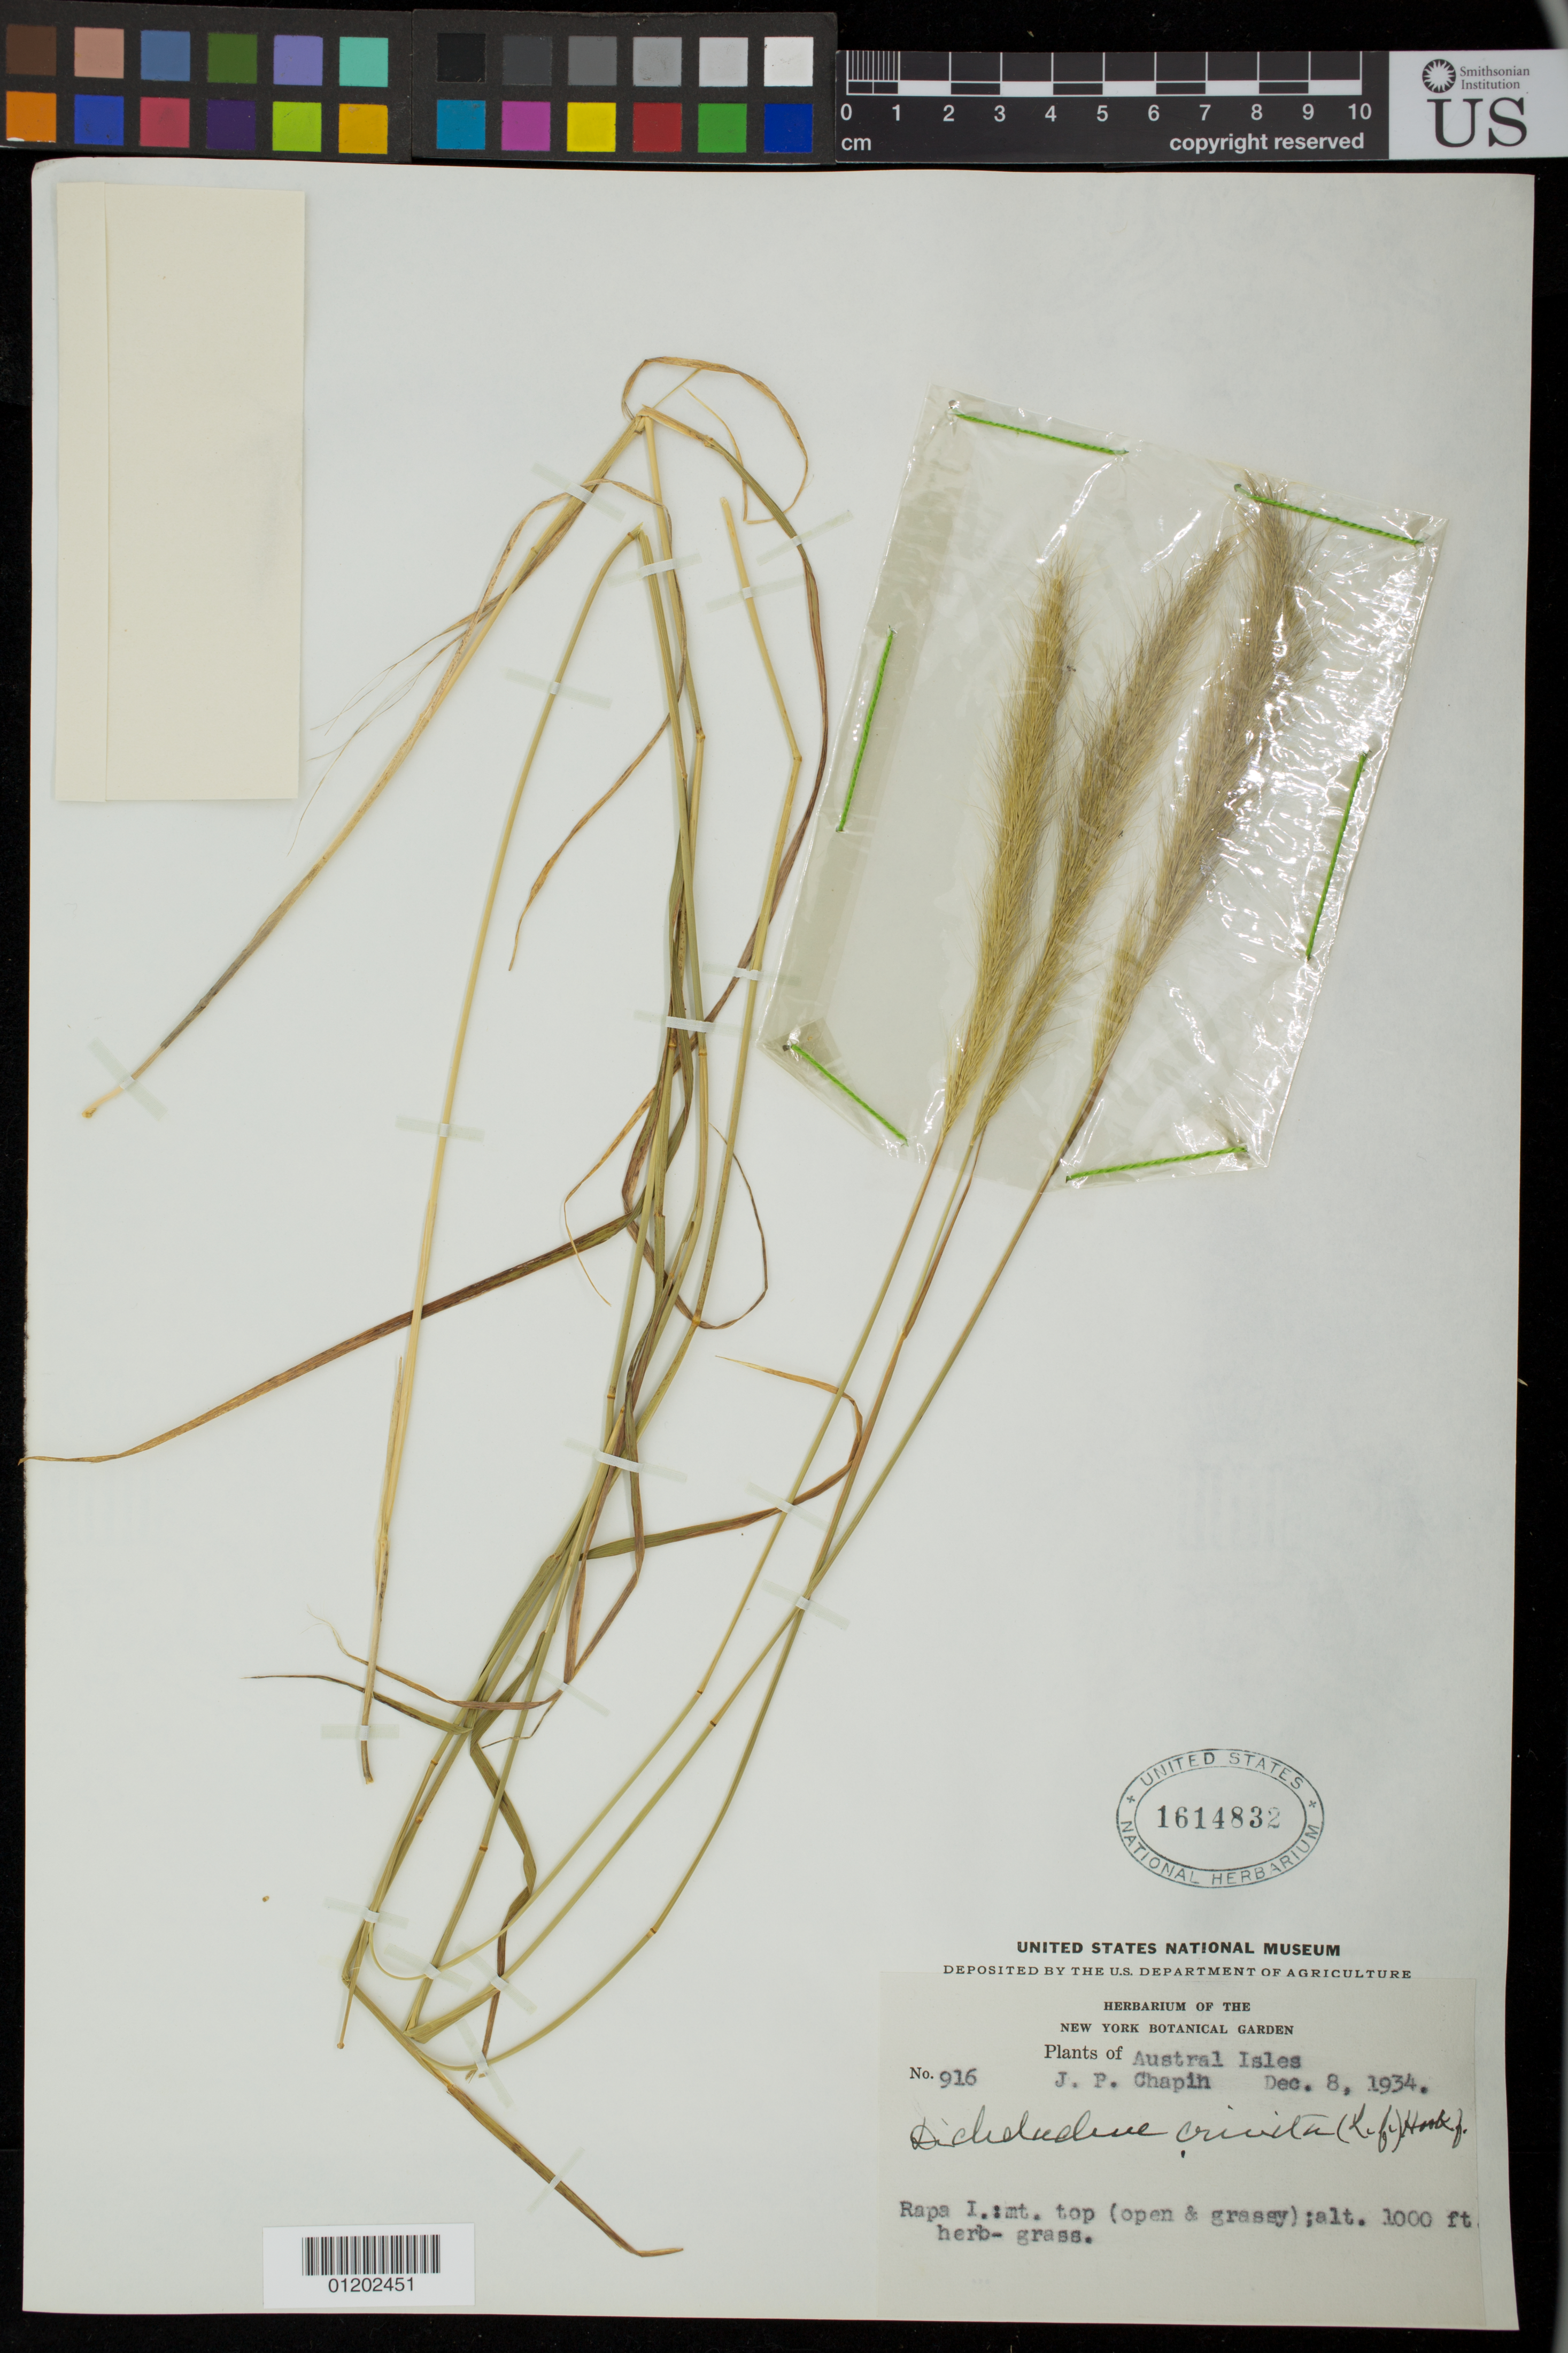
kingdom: Plantae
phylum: Tracheophyta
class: Liliopsida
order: Poales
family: Poaceae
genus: Pentapogon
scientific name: Pentapogon crinitus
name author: (L. f.) P.M. Peterson et al.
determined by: Wagner, W. L., (BOT), Smithsonian Institution - National Museum of Natural History (UNITED STATES)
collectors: -. Chapin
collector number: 916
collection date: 1934-12-08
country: French Polynesia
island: Rapa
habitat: Mt. top. open and grassy.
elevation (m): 1000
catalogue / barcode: US 1614832